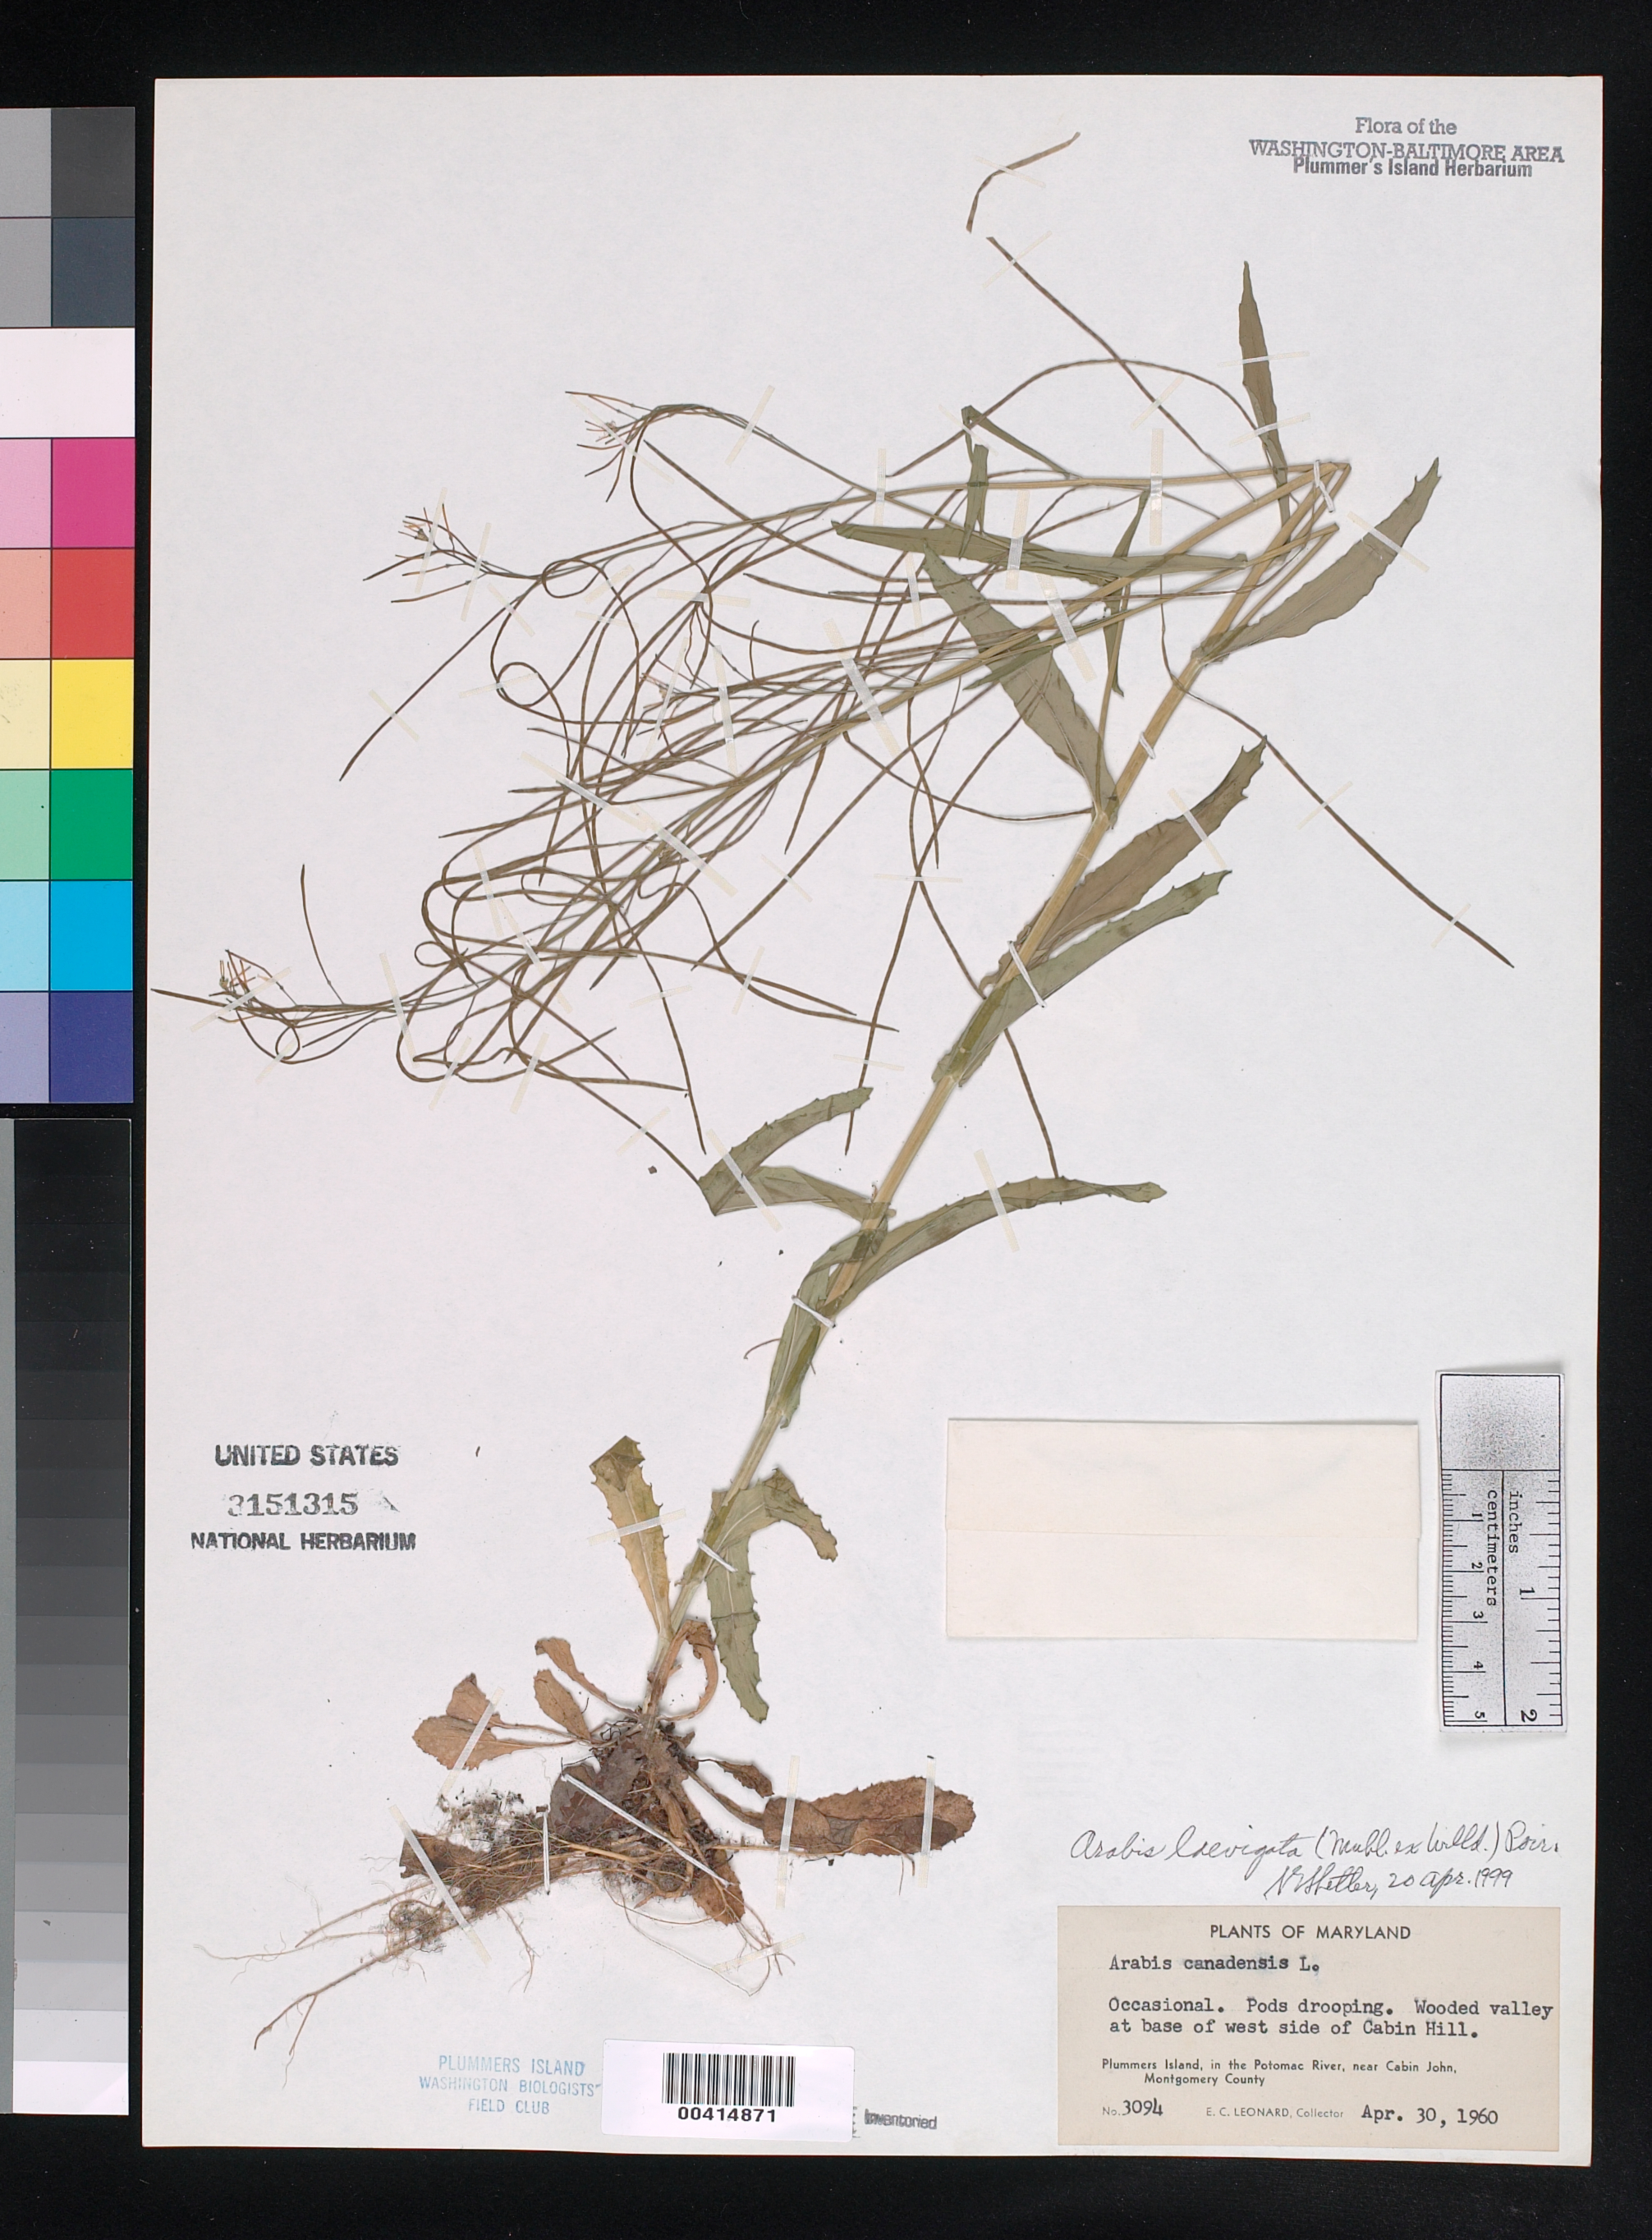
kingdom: Plantae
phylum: Tracheophyta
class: Magnoliopsida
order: Brassicales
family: Brassicaceae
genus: Boechera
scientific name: Boechera laevigata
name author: (Muhl. ex Willd.) Al-Shehbaz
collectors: E. C. Leonard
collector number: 3094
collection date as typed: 30 Apr 1960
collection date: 1960-04-30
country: United States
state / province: Maryland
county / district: Montgomery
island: Plummers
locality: Plummer's Island; at base of west side of Cabin Hill C. & O. Canal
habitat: Wooded valley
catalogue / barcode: US 3151315